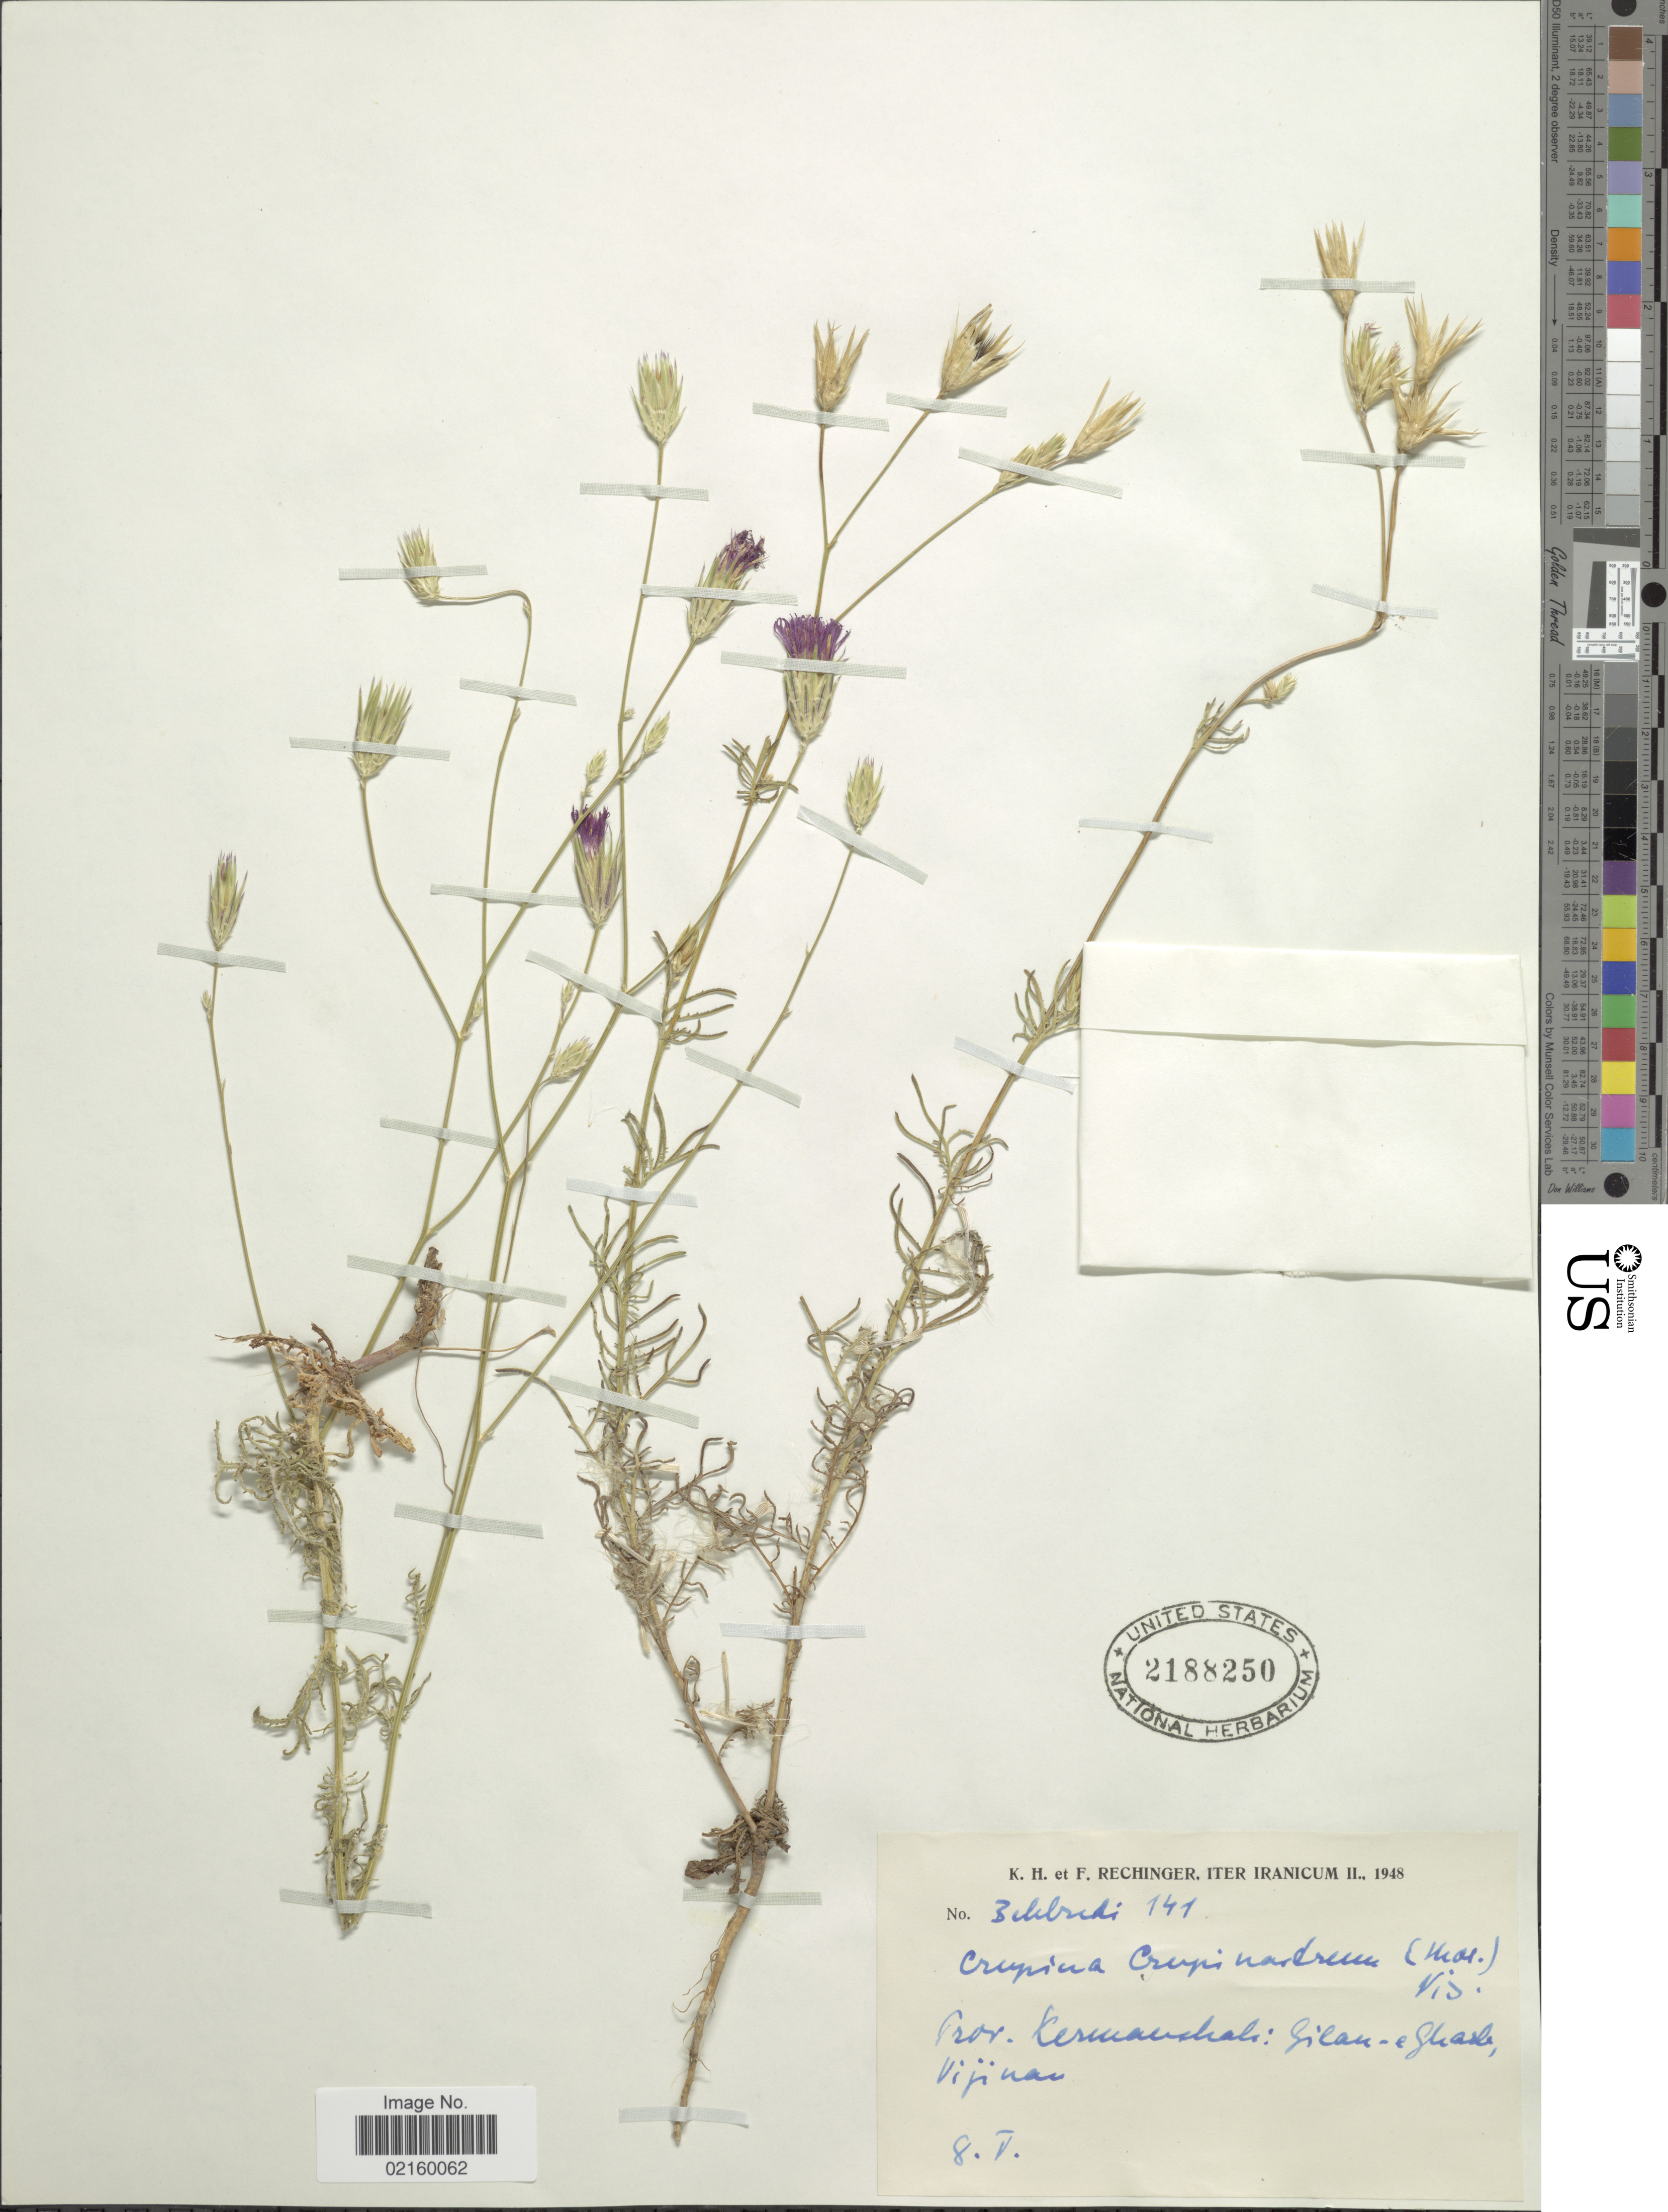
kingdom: Plantae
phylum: Tracheophyta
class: Magnoliopsida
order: Asterales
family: Asteraceae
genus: Crupina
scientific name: Crupina crupinastrum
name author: (Moris)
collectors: K. H. Rechinger & F. Rechinger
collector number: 141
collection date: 1948-05-08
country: Iran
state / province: Kermanshah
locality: Iranicum, Gilan-e Ghasb, Vijinan [interpreted]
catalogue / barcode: US 2188250